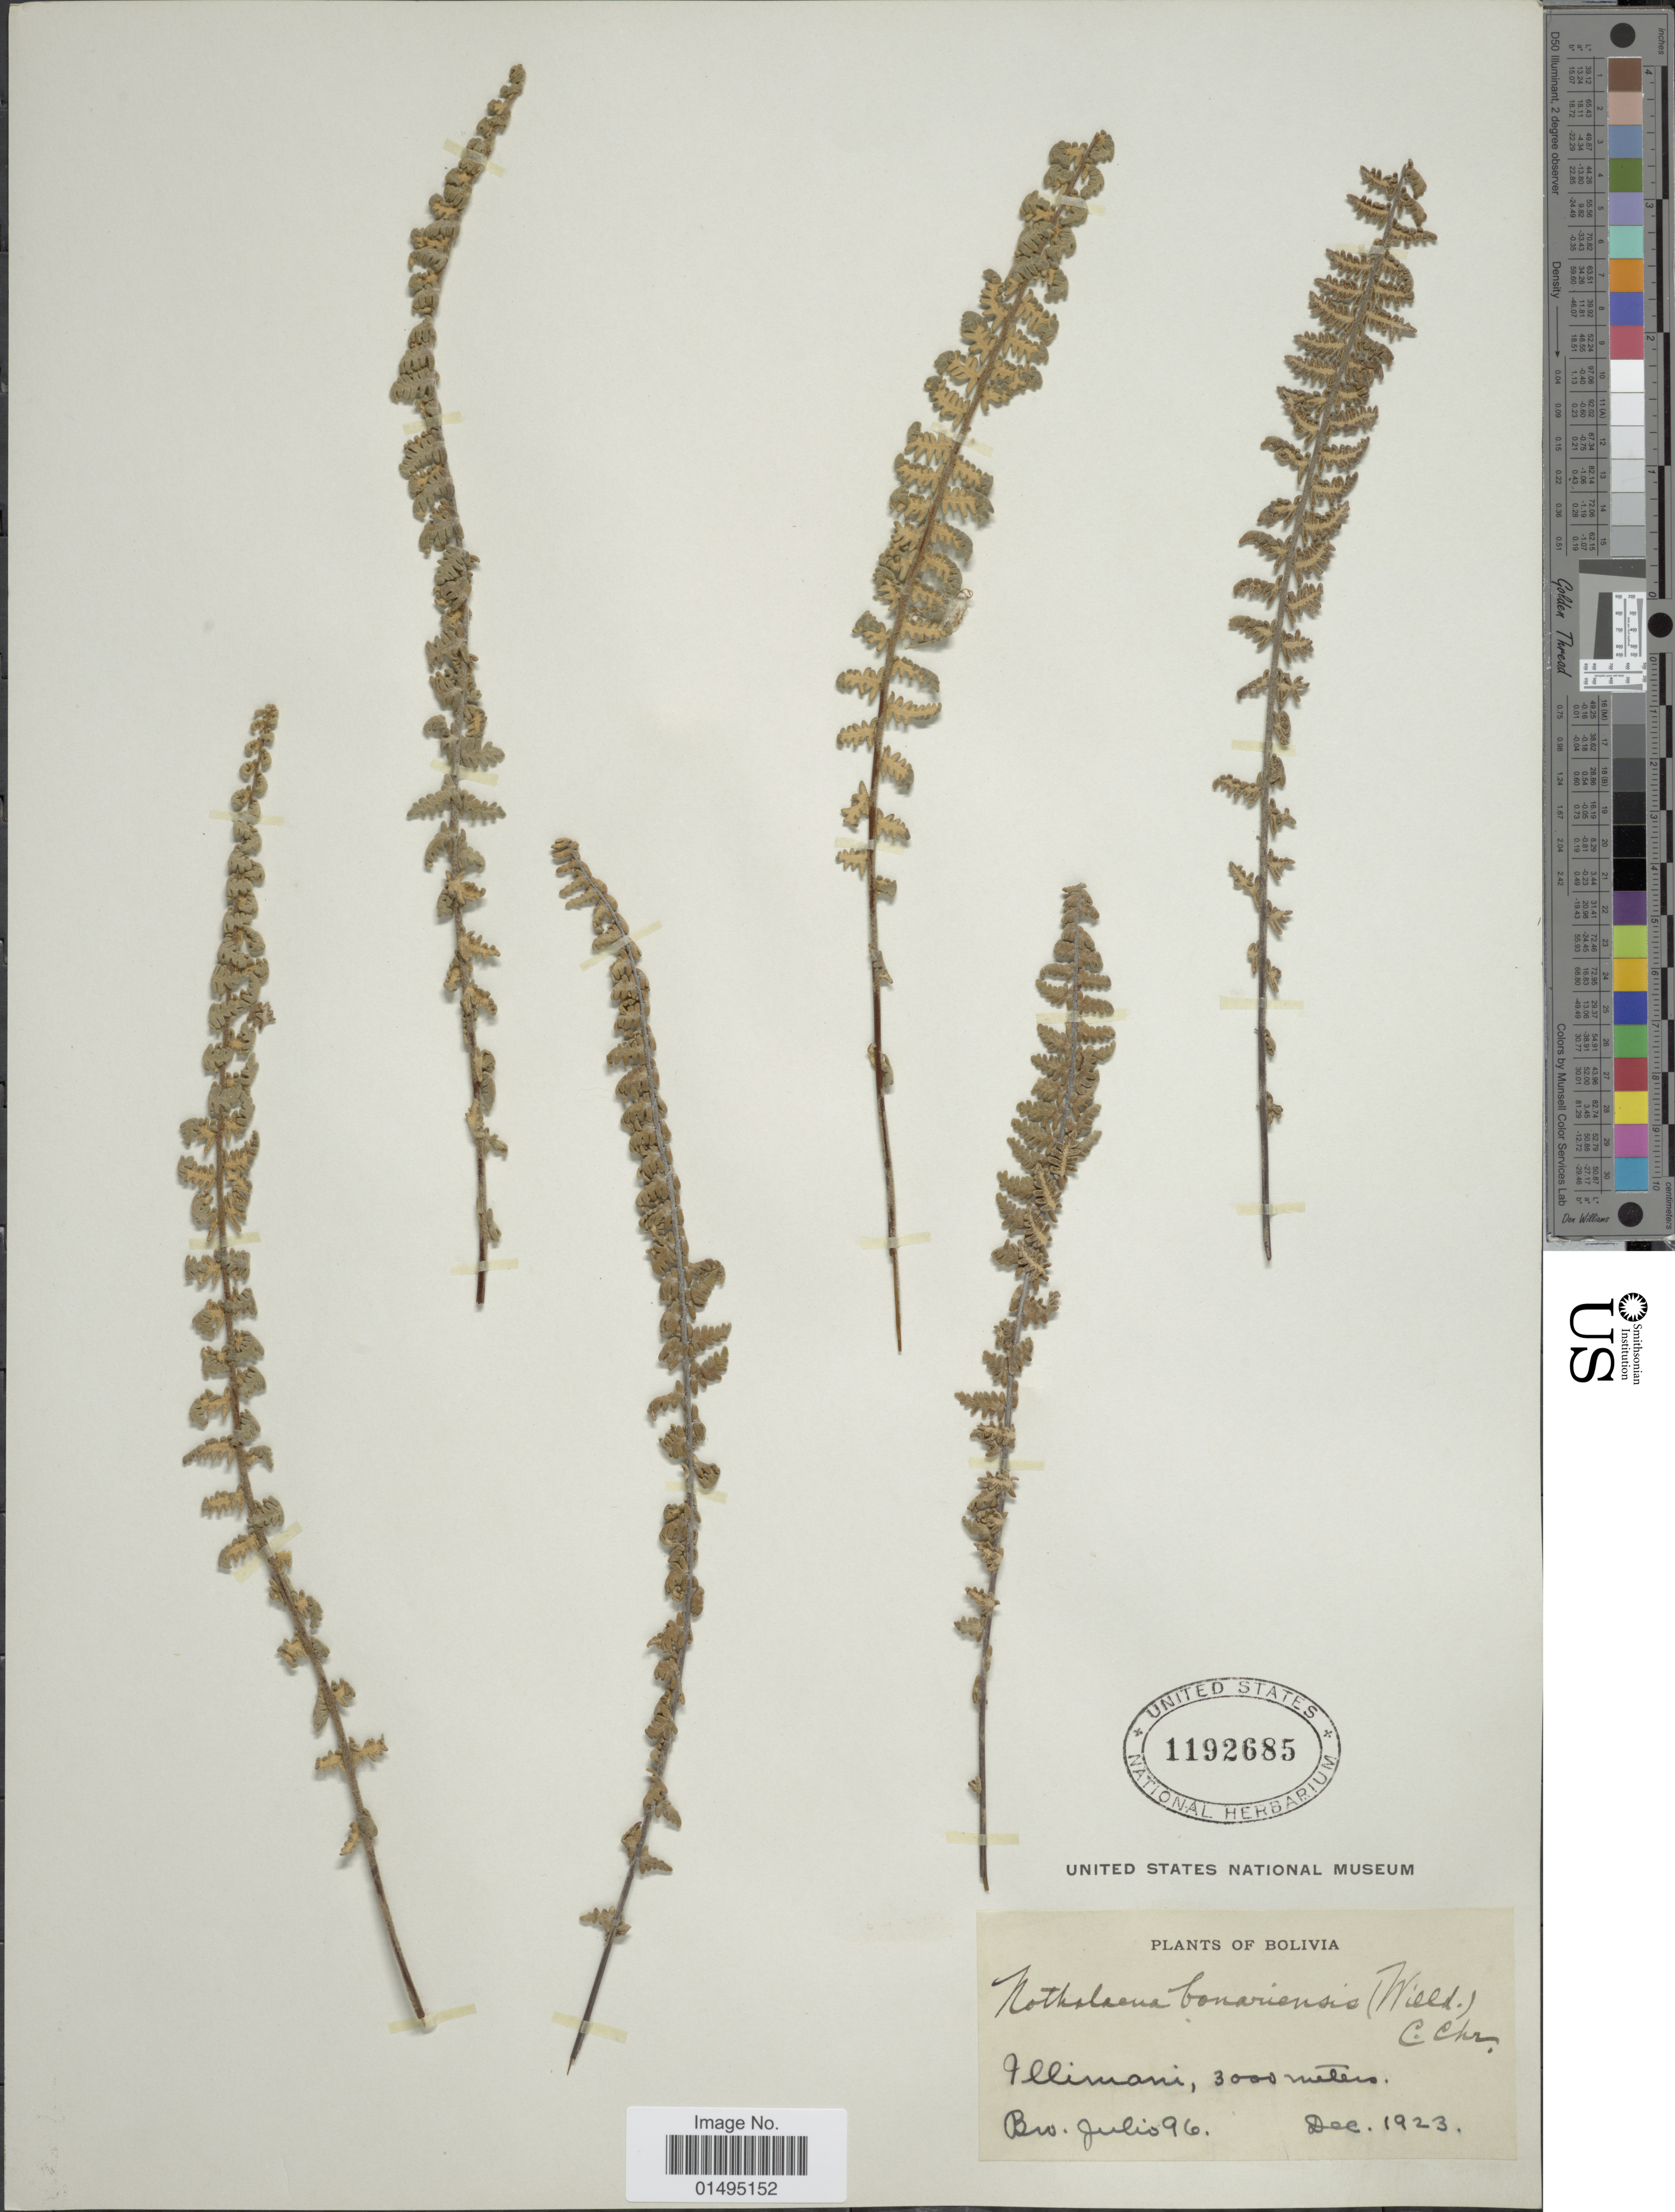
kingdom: Plantae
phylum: Tracheophyta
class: Polypodiopsida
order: Polypodiales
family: Pteridaceae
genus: Myriopteris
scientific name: Myriopteris aurea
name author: (Poir.) Grusz & Windham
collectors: Bro. Julio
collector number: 96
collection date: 1923-12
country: Bolivia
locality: Illimani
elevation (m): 3000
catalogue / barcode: US 1192685